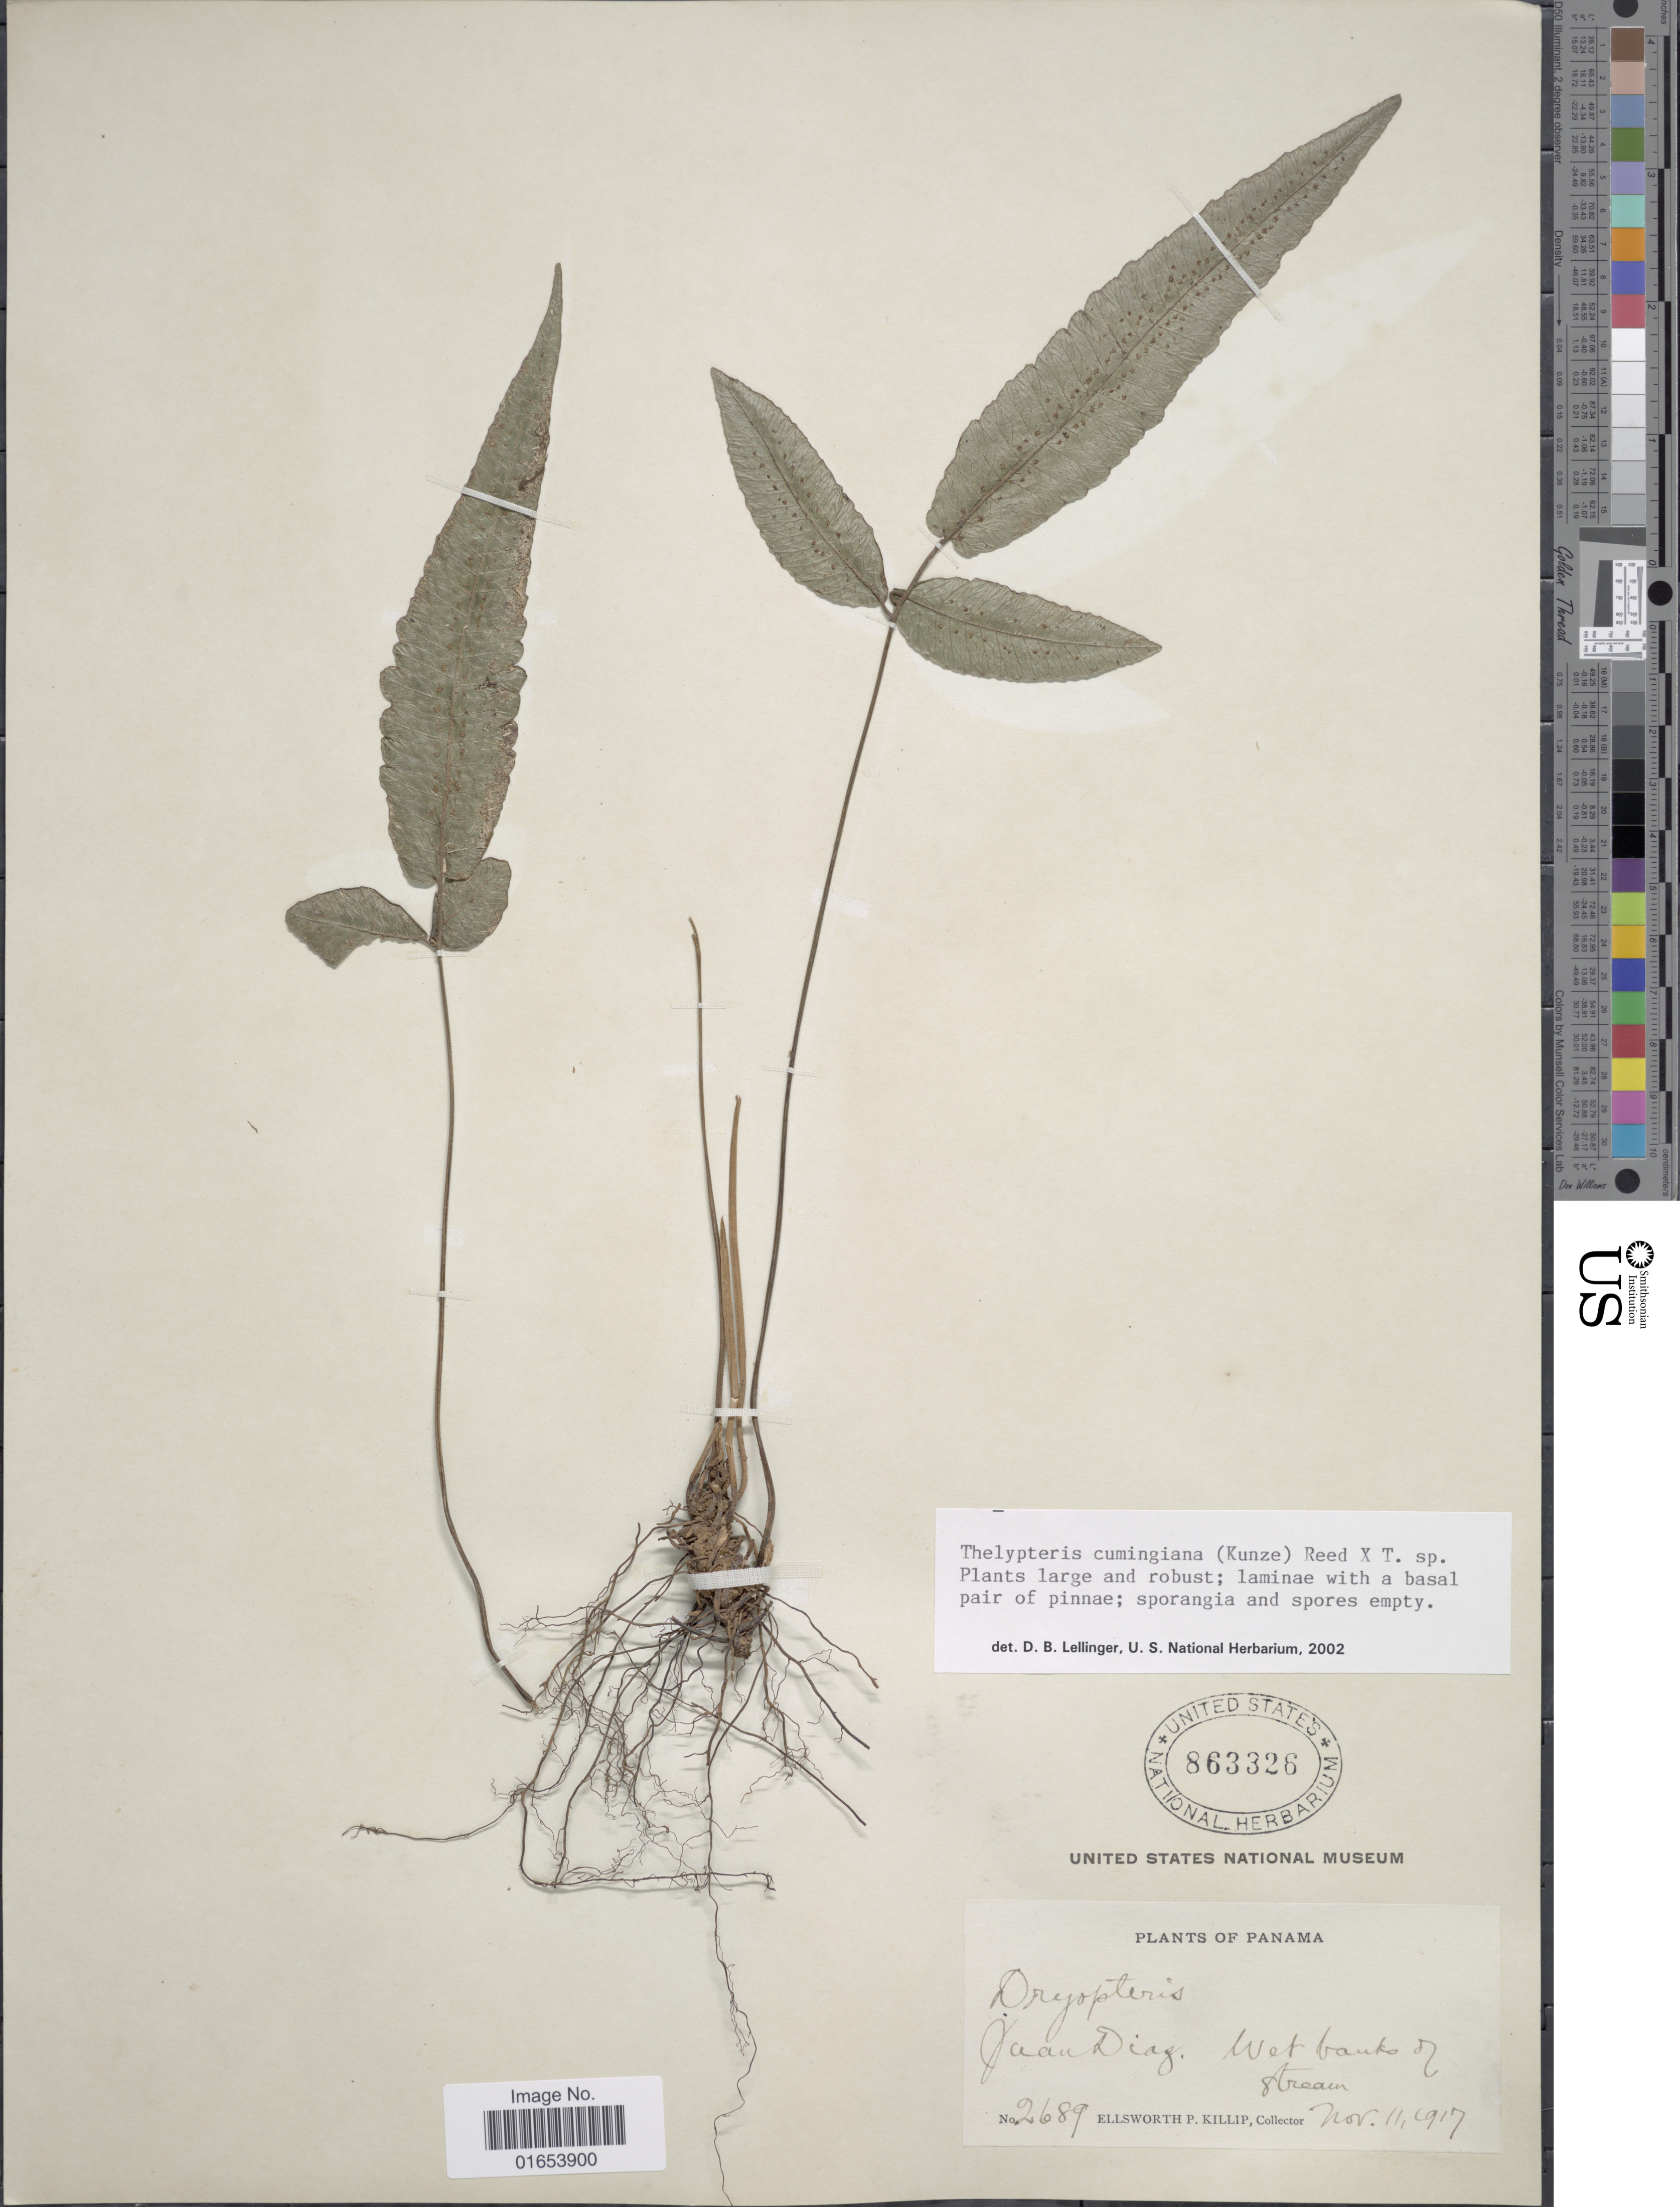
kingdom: Plantae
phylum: Tracheophyta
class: Polypodiopsida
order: Polypodiales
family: Thelypteridaceae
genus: Goniopteris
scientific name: Goniopteris cumingiana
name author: (Kunze) de Jonch. & Sen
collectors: E. P. Killip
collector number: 2689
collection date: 1917-11-11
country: Panama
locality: Juan Diag, Panama, wet banks of stream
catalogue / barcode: US 863326